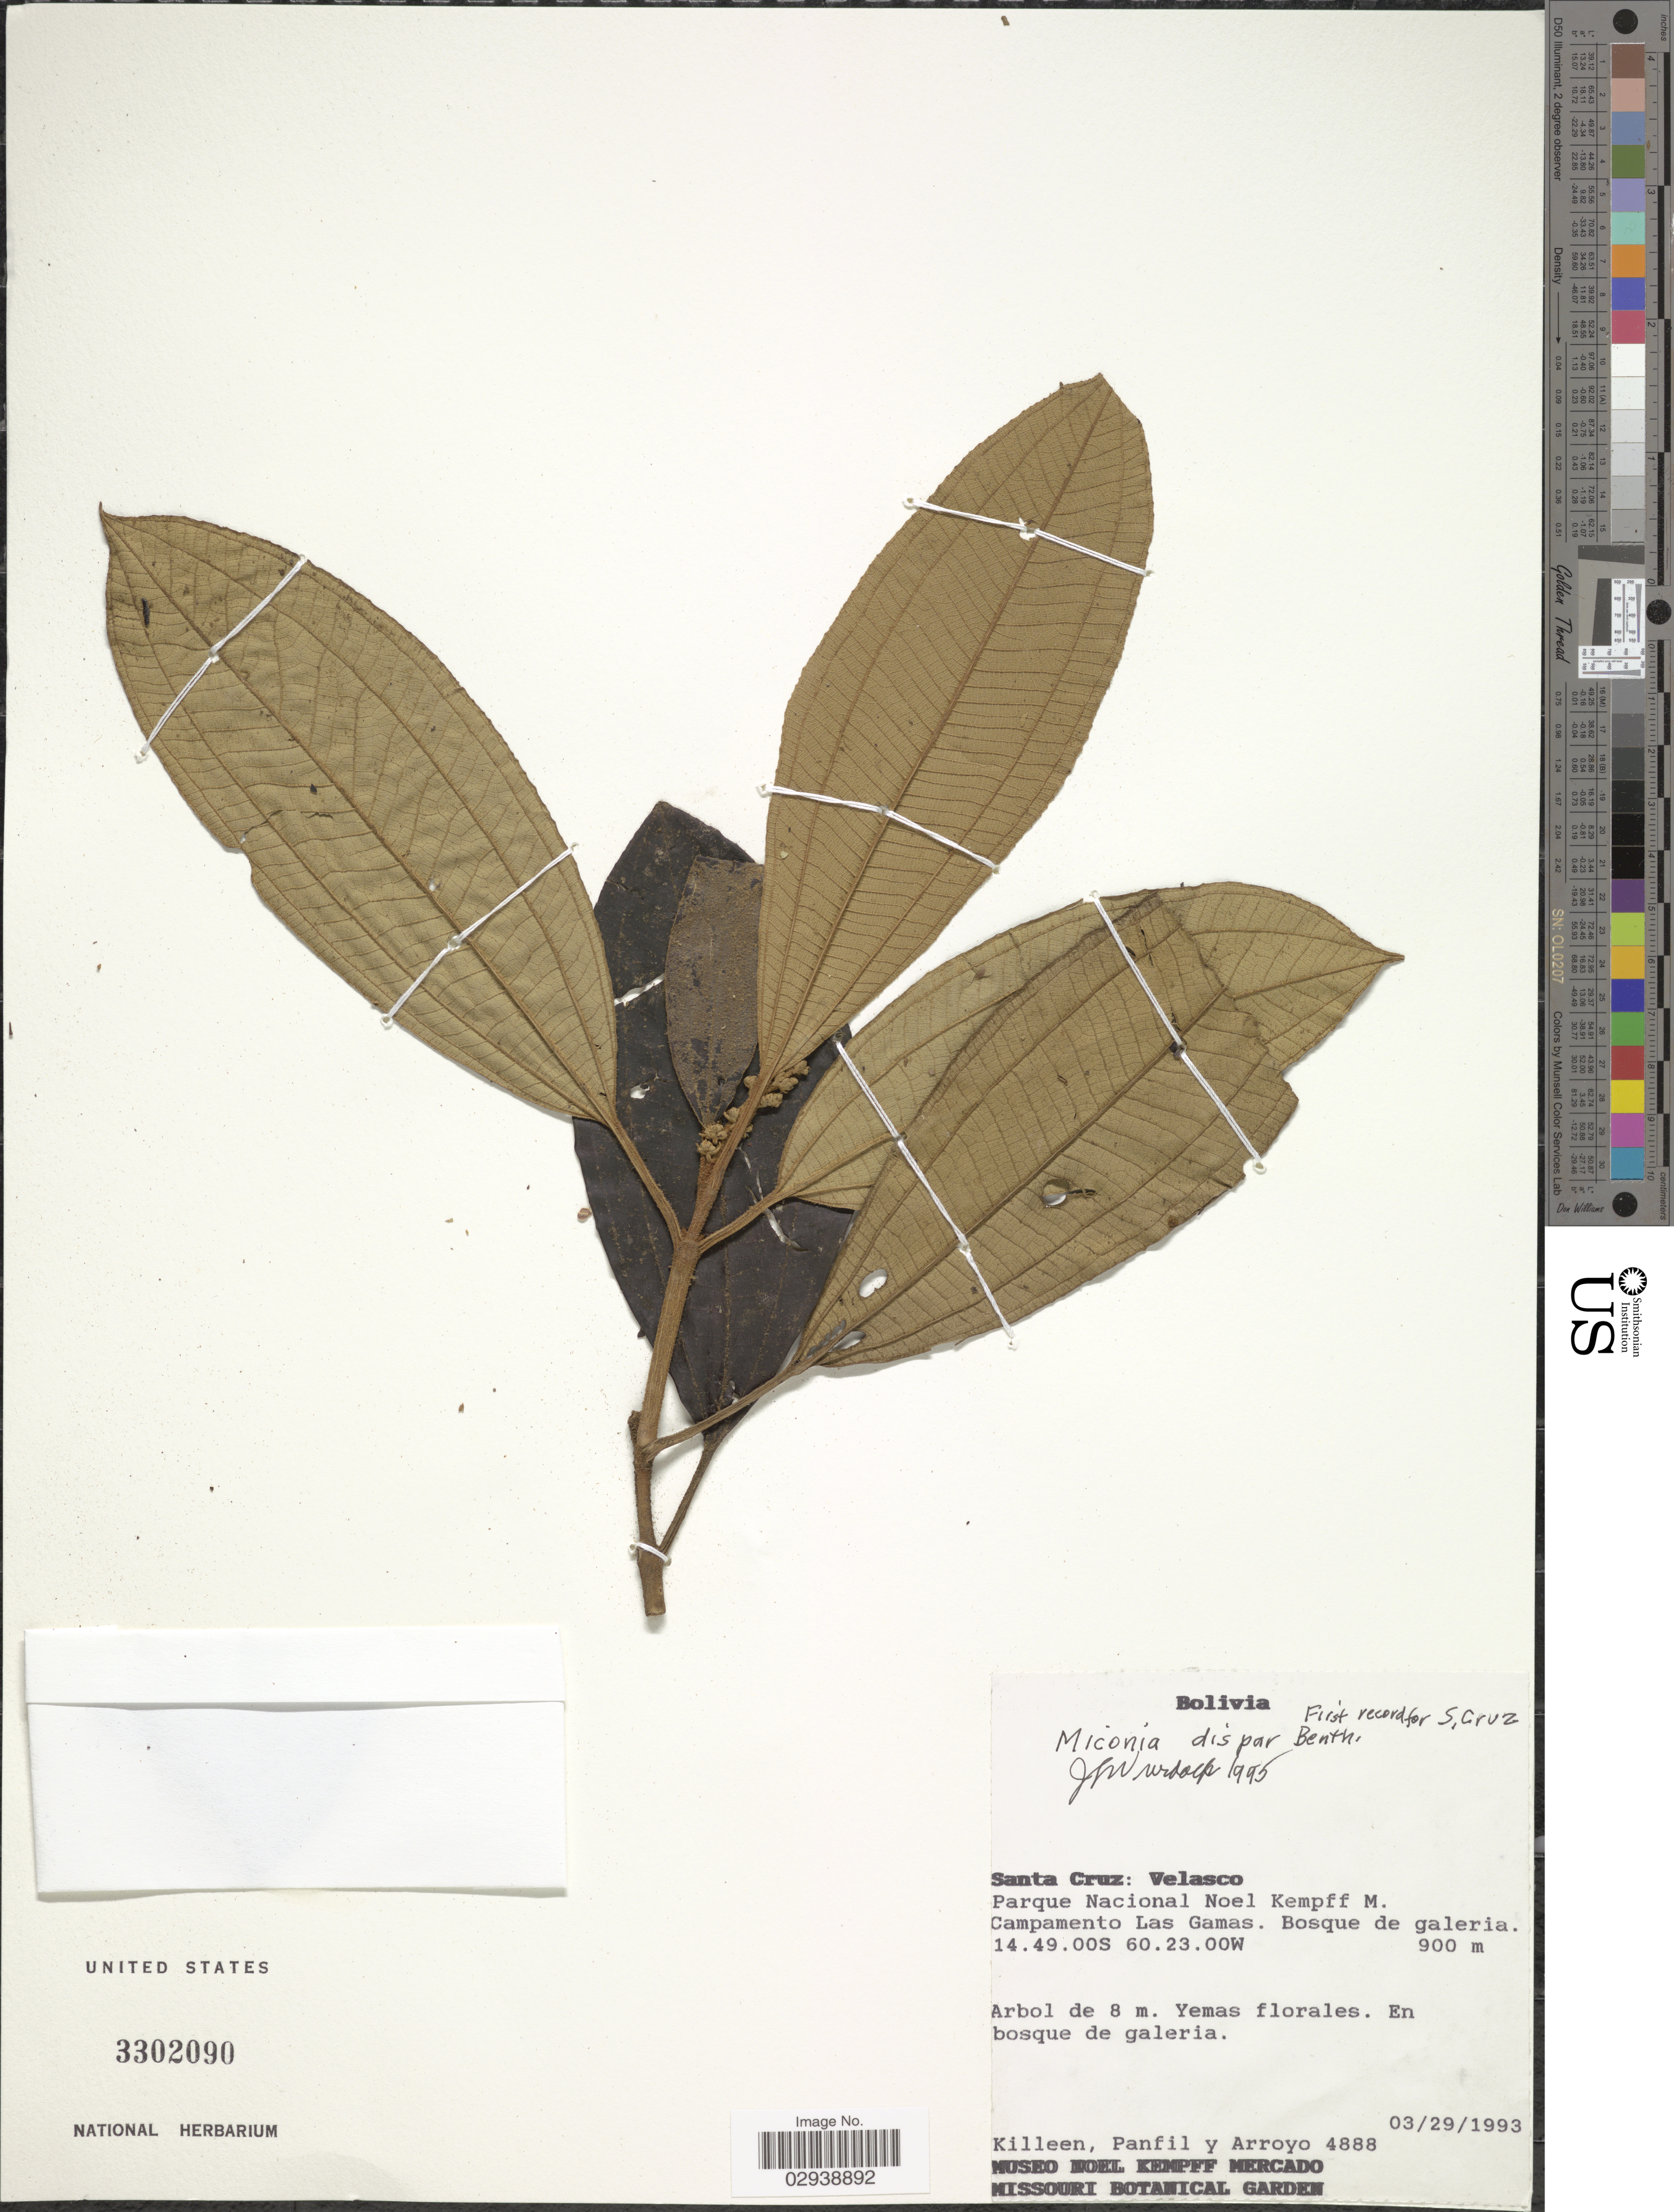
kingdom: Plantae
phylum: Tracheophyta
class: Magnoliopsida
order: Myrtales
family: Melastomataceae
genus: Miconia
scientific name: Miconia dispar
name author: Benth.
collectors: Killeen, --, -- Panfil & Arroyo, --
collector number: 4888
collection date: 1993-03-29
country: Bolivia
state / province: Santa Cruz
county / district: Velasco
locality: Parque Nacional Noel Kempff M., Campamento Las Gamas.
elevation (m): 900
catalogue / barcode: US 3302090